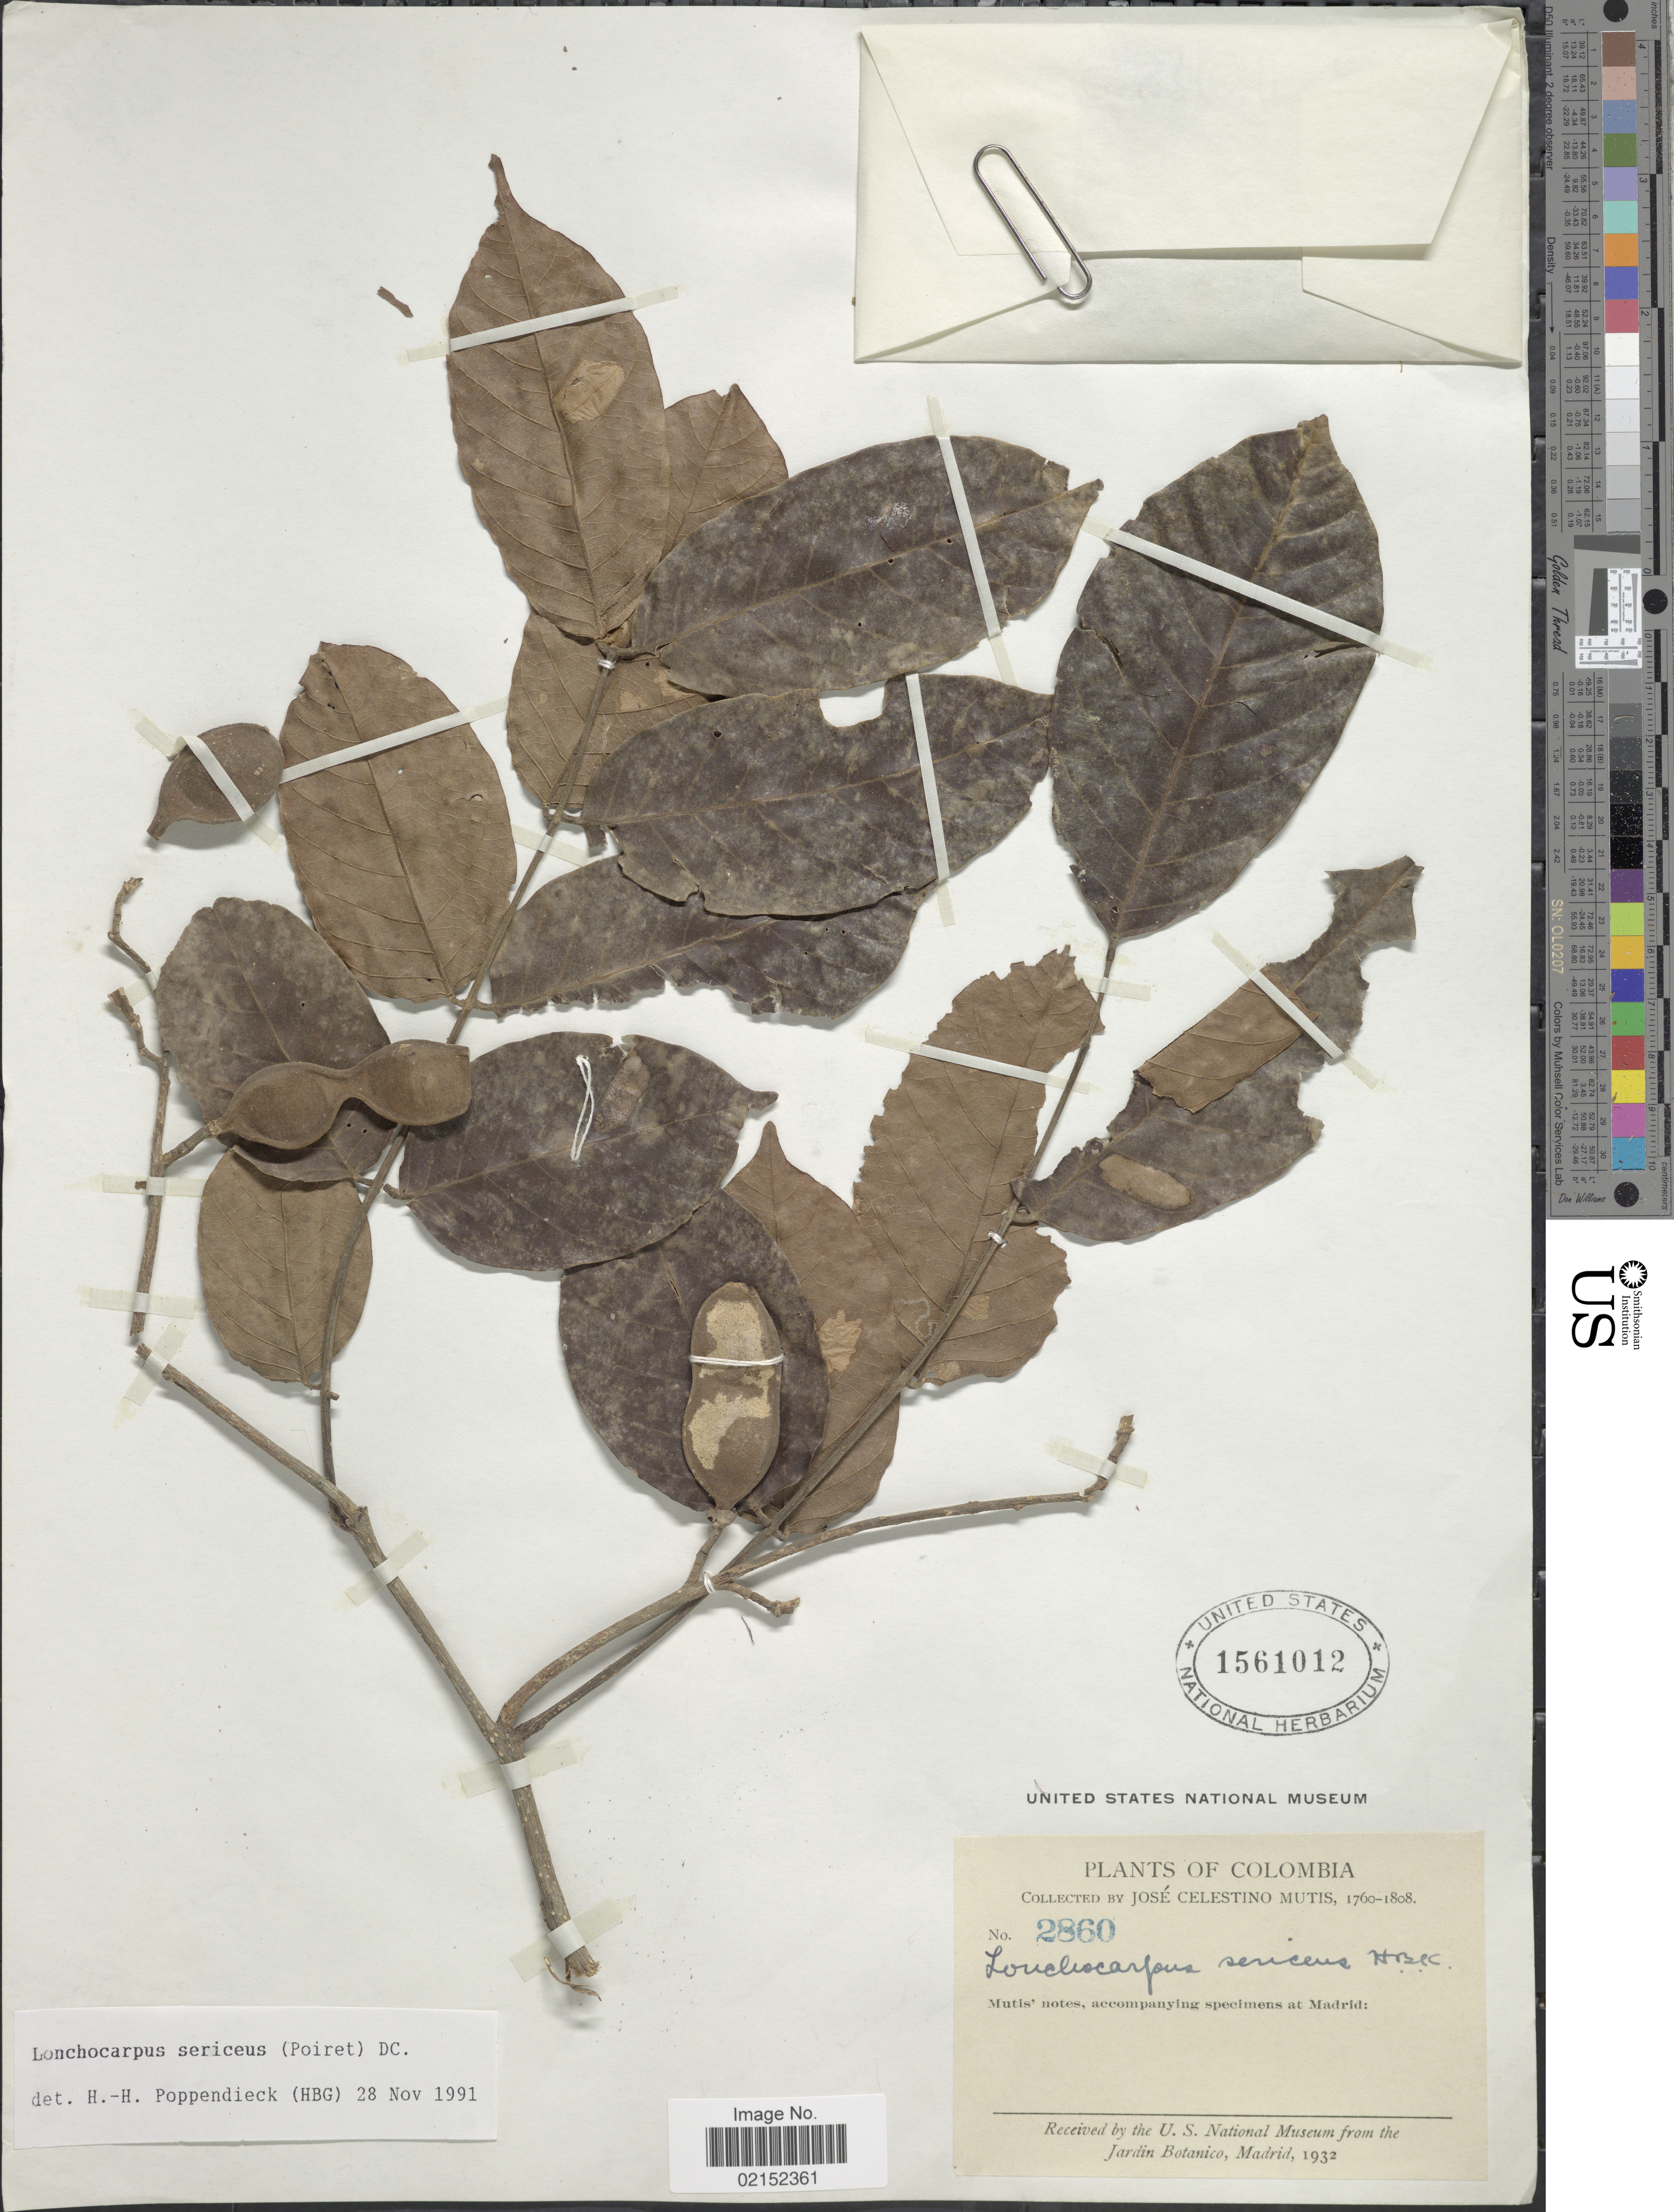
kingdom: Plantae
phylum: Tracheophyta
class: Magnoliopsida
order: Fabales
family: Fabaceae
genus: Lonchocarpus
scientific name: Lonchocarpus sericeus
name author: (Poir.) Kunth ex DC.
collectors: J. C. B. Mutis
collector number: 2860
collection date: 1760/1808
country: Colombia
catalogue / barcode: US 1561012